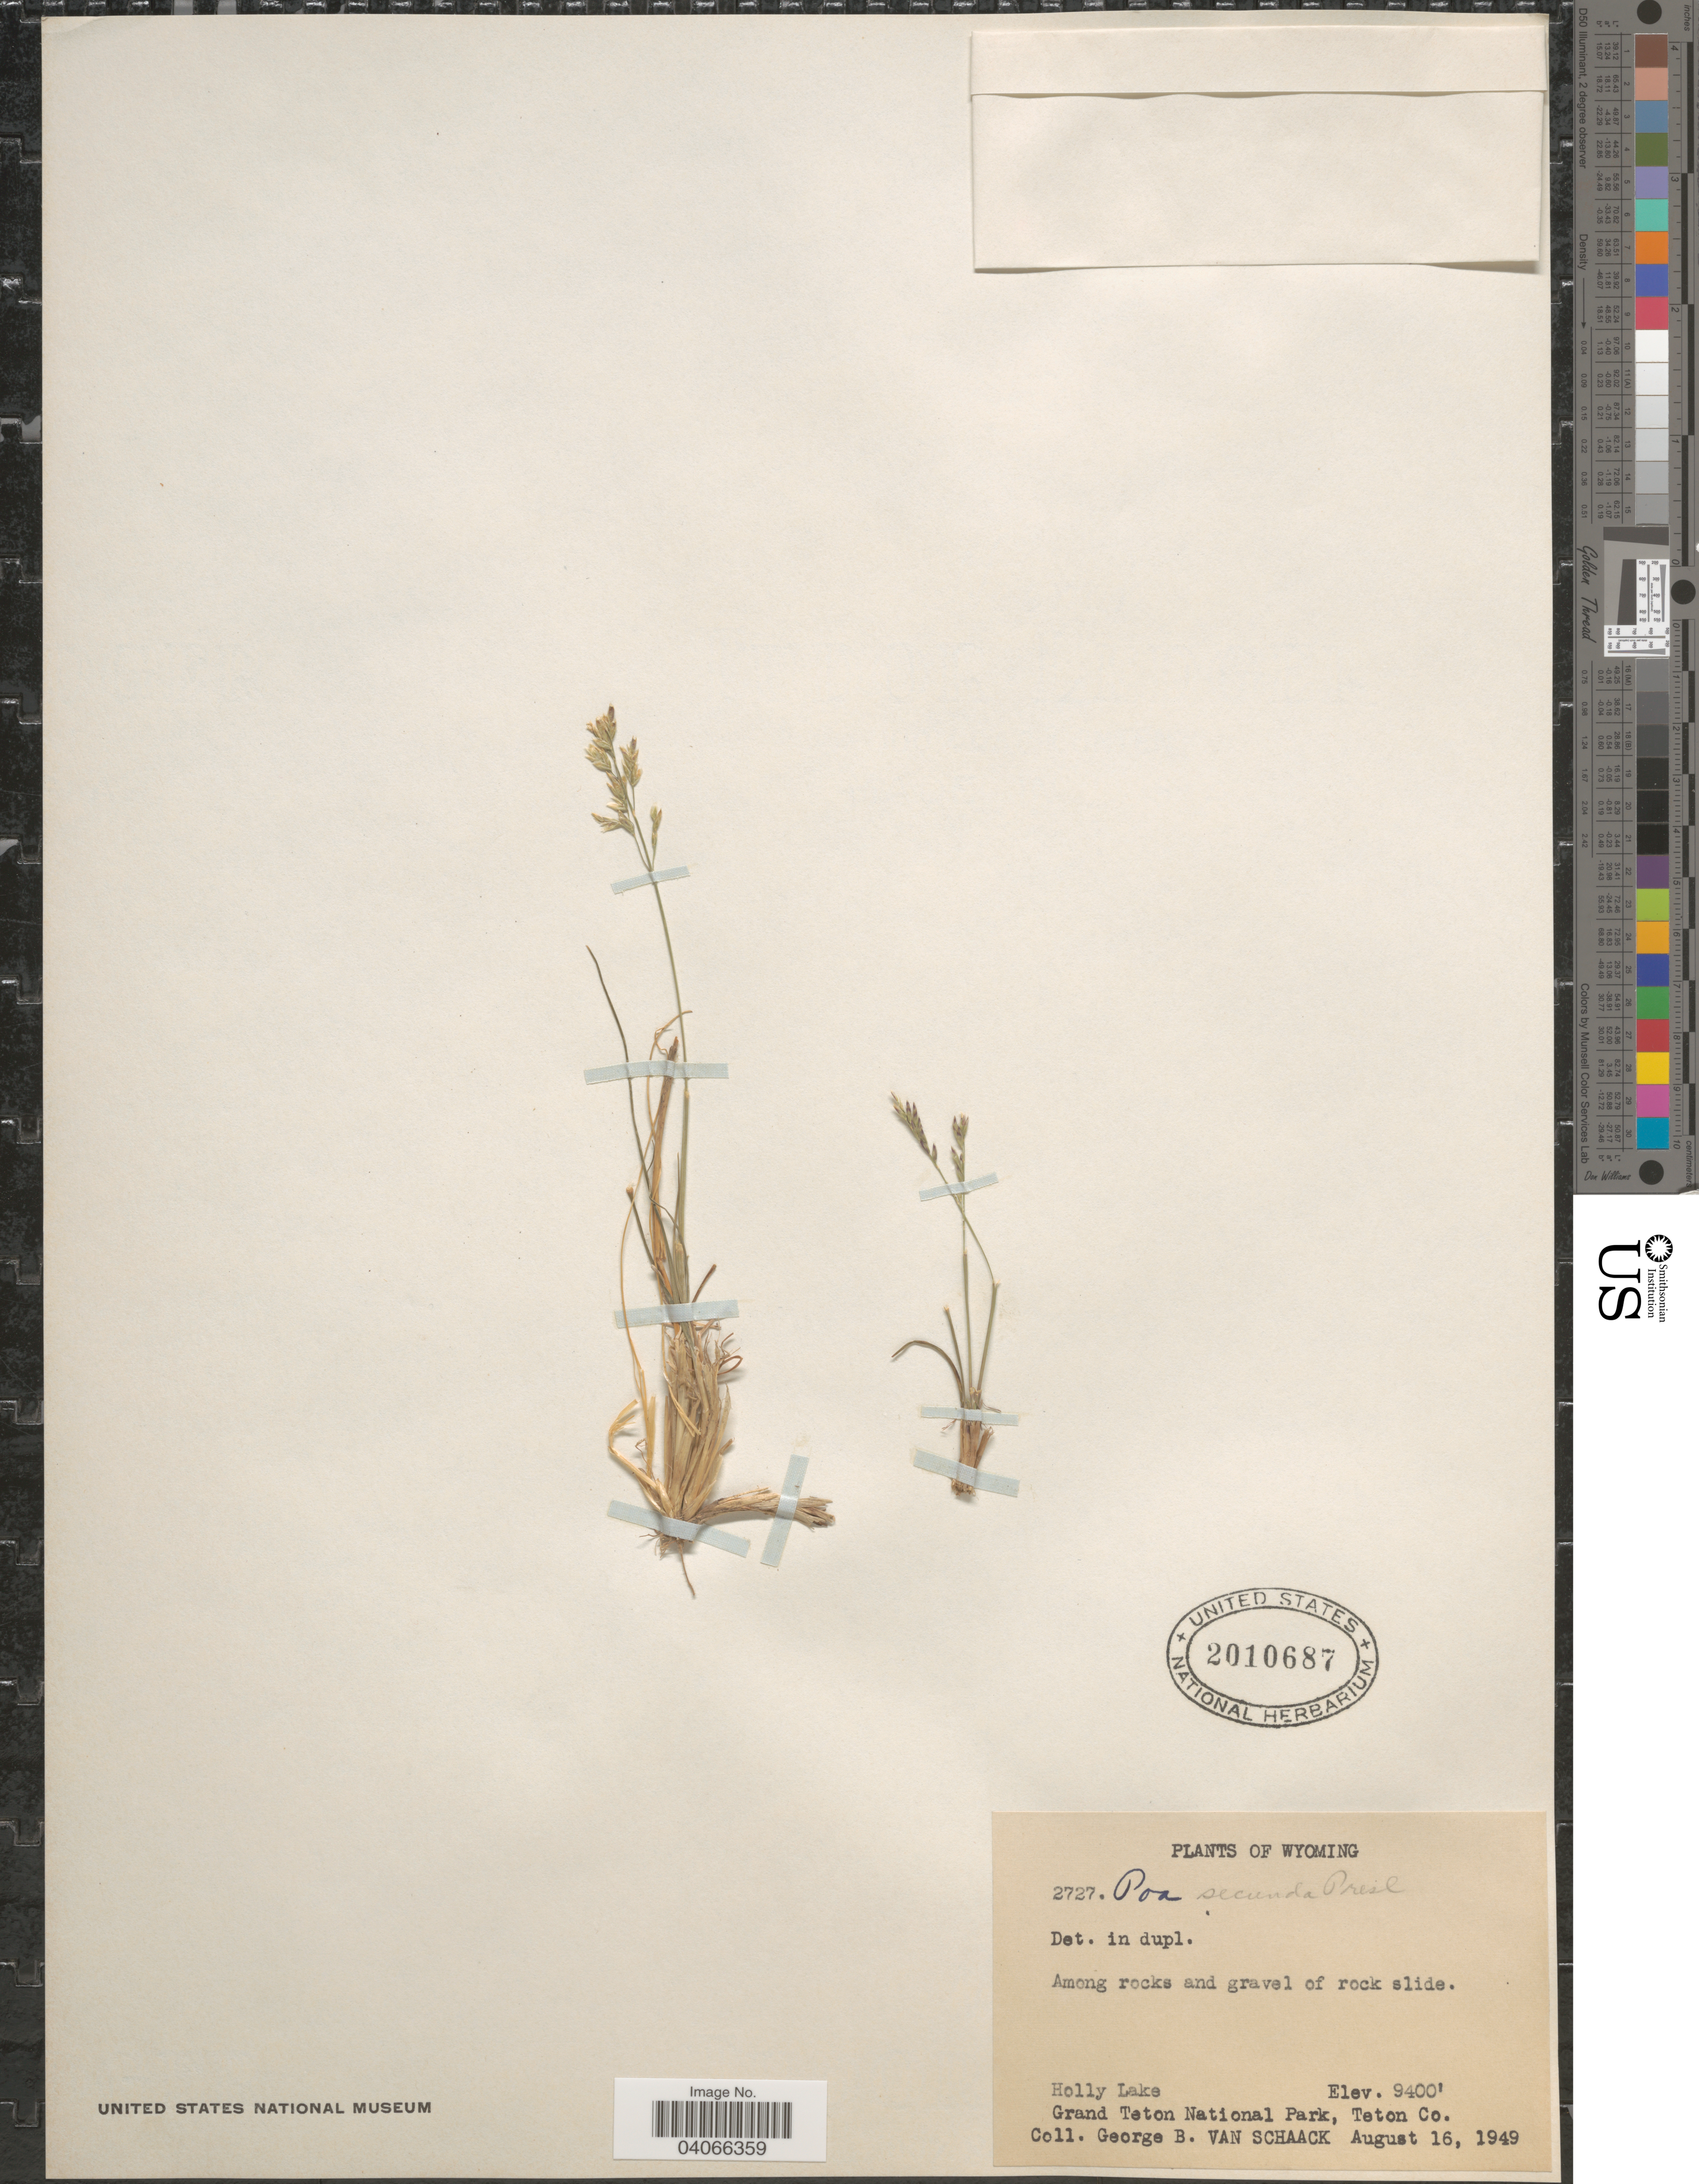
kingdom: Plantae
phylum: Tracheophyta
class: Liliopsida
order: Poales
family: Poaceae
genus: Poa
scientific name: Poa secunda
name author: J. Presl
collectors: G. Van Schaack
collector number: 2727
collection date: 1949-08-16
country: United States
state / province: Wyoming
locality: Holly Lake. Grand Teton National Park, Teton Co.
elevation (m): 2865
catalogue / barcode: US 2010687